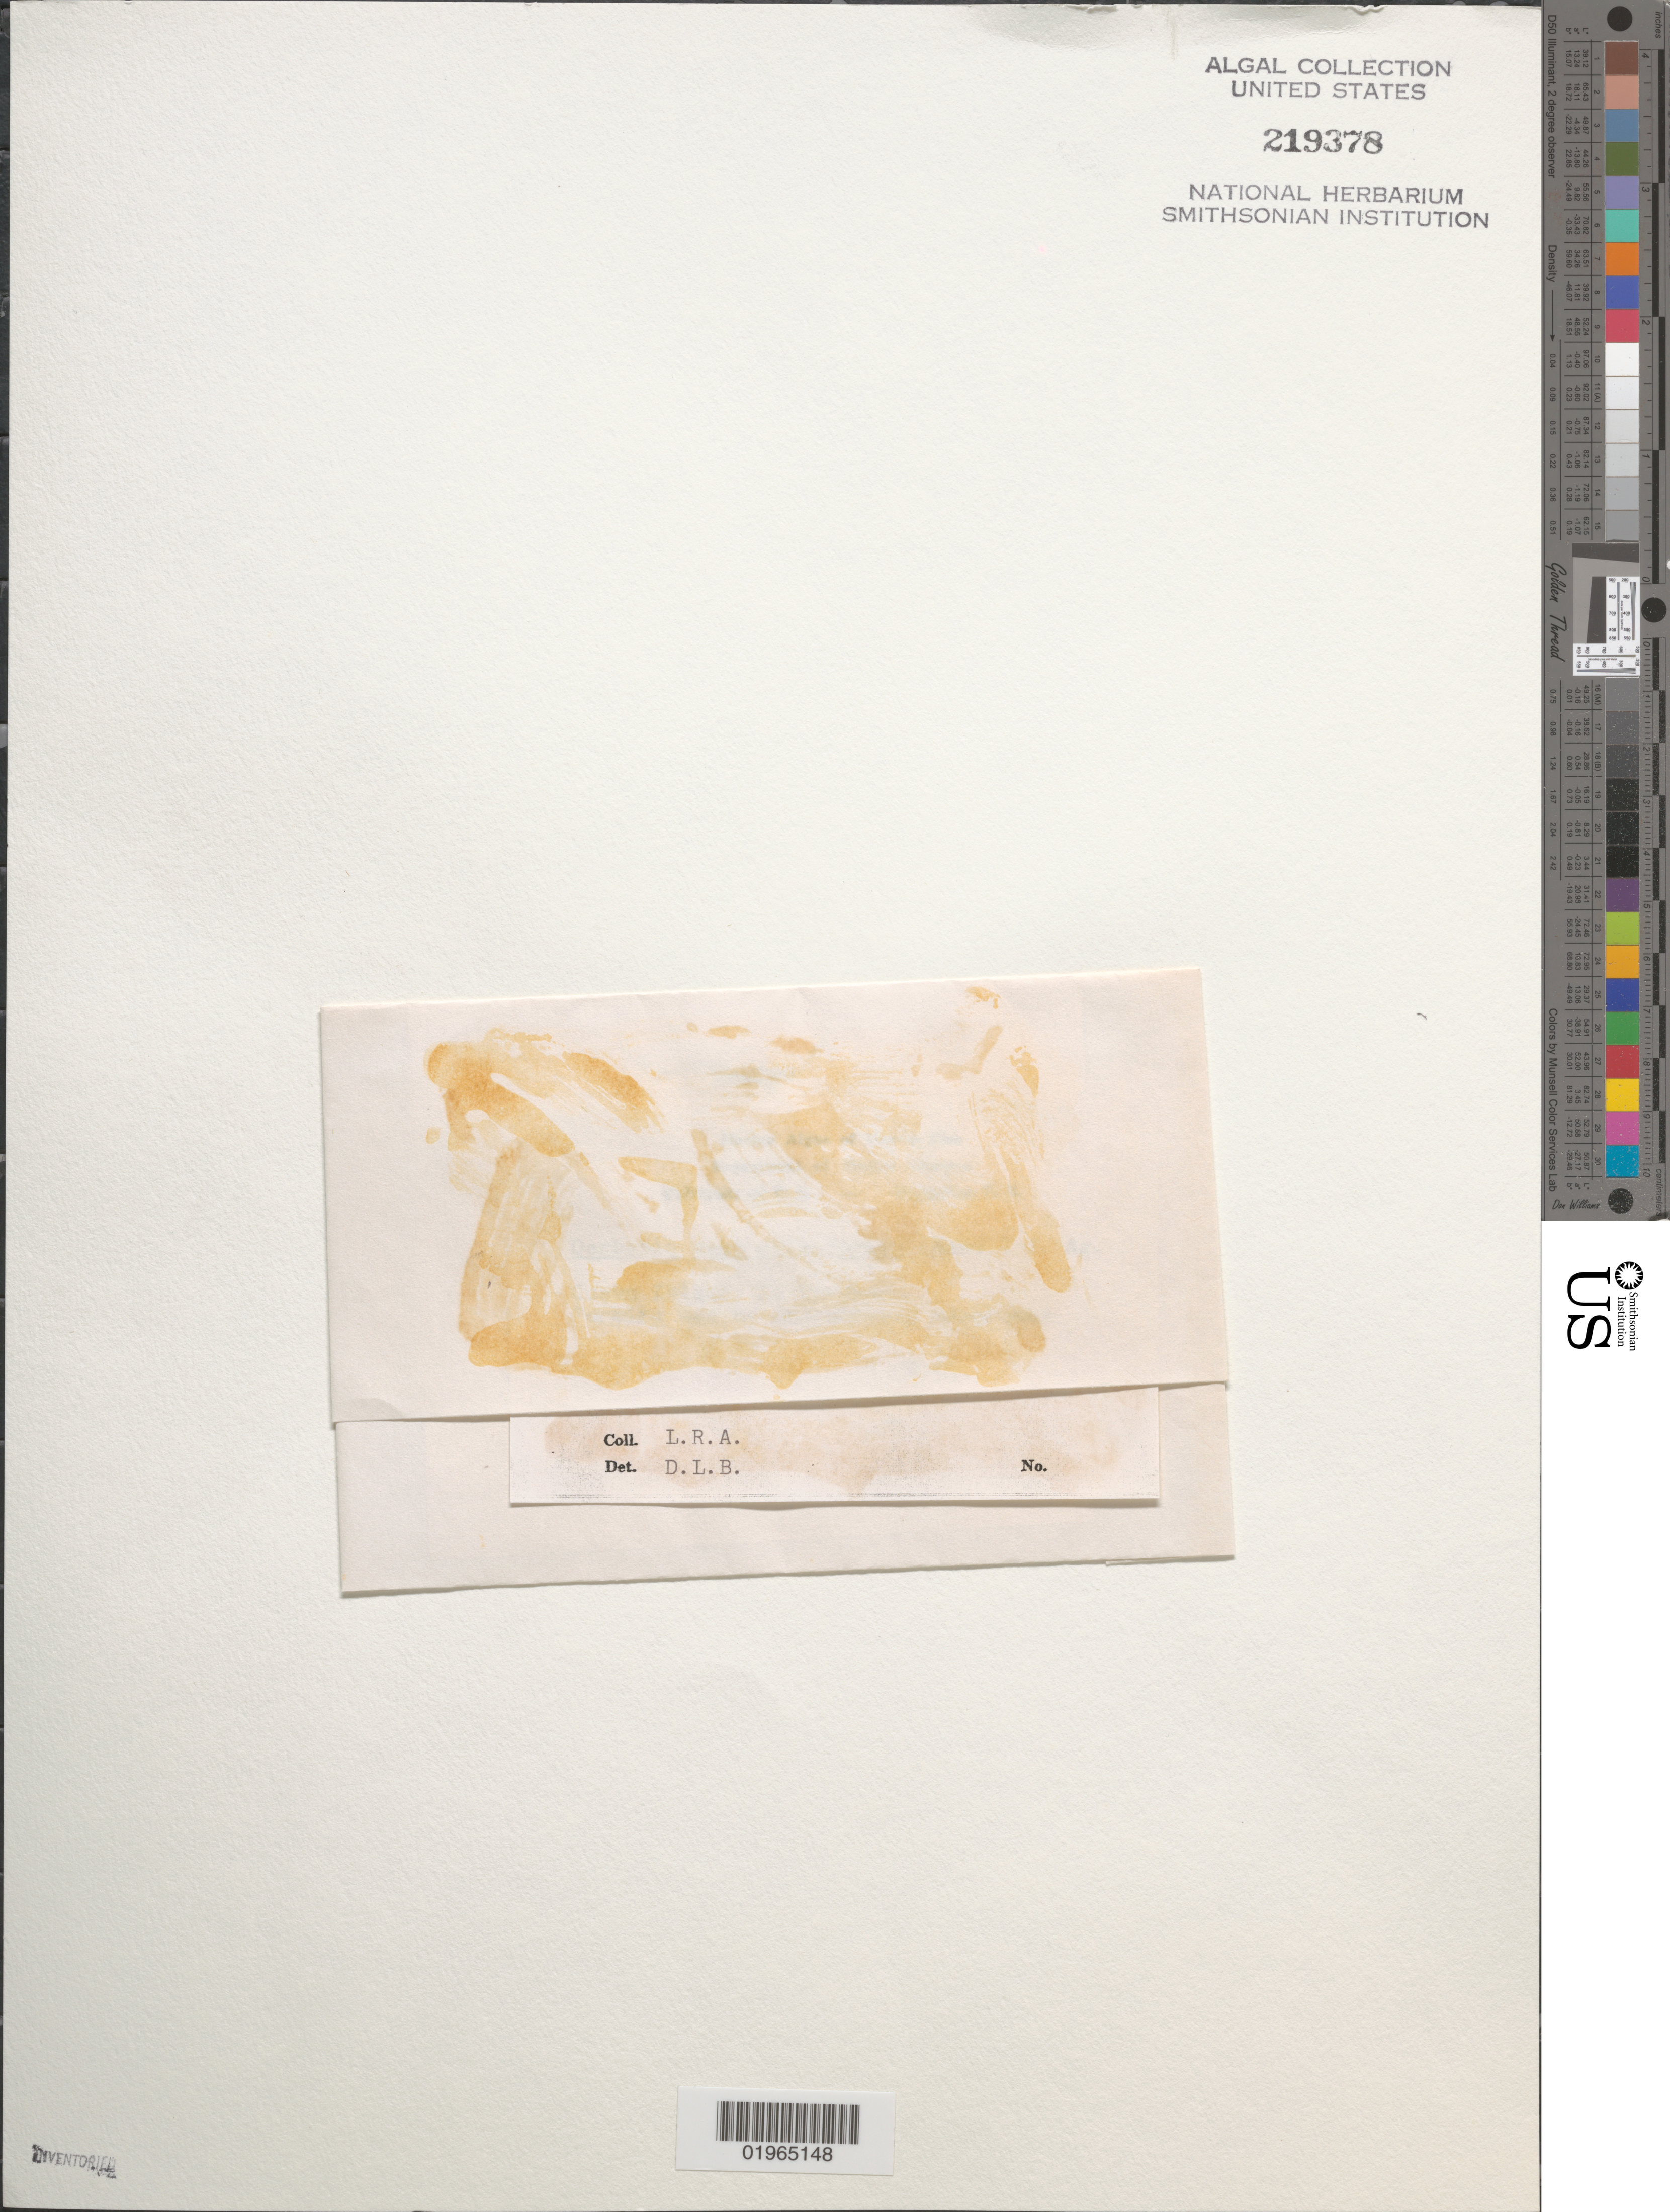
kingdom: Plantae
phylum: Chlorophyta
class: Ulvophyceae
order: Bryopsidales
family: Derbesiaceae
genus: Derbesia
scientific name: Derbesia vaucheriaeformis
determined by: Ballantine, D. L.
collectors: L. Almodovar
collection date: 1975-02-28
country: Puerto Rico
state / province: Lajas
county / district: La Parguera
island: Cueva Island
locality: Forming mat on mud beneath mangroves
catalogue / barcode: US 219378